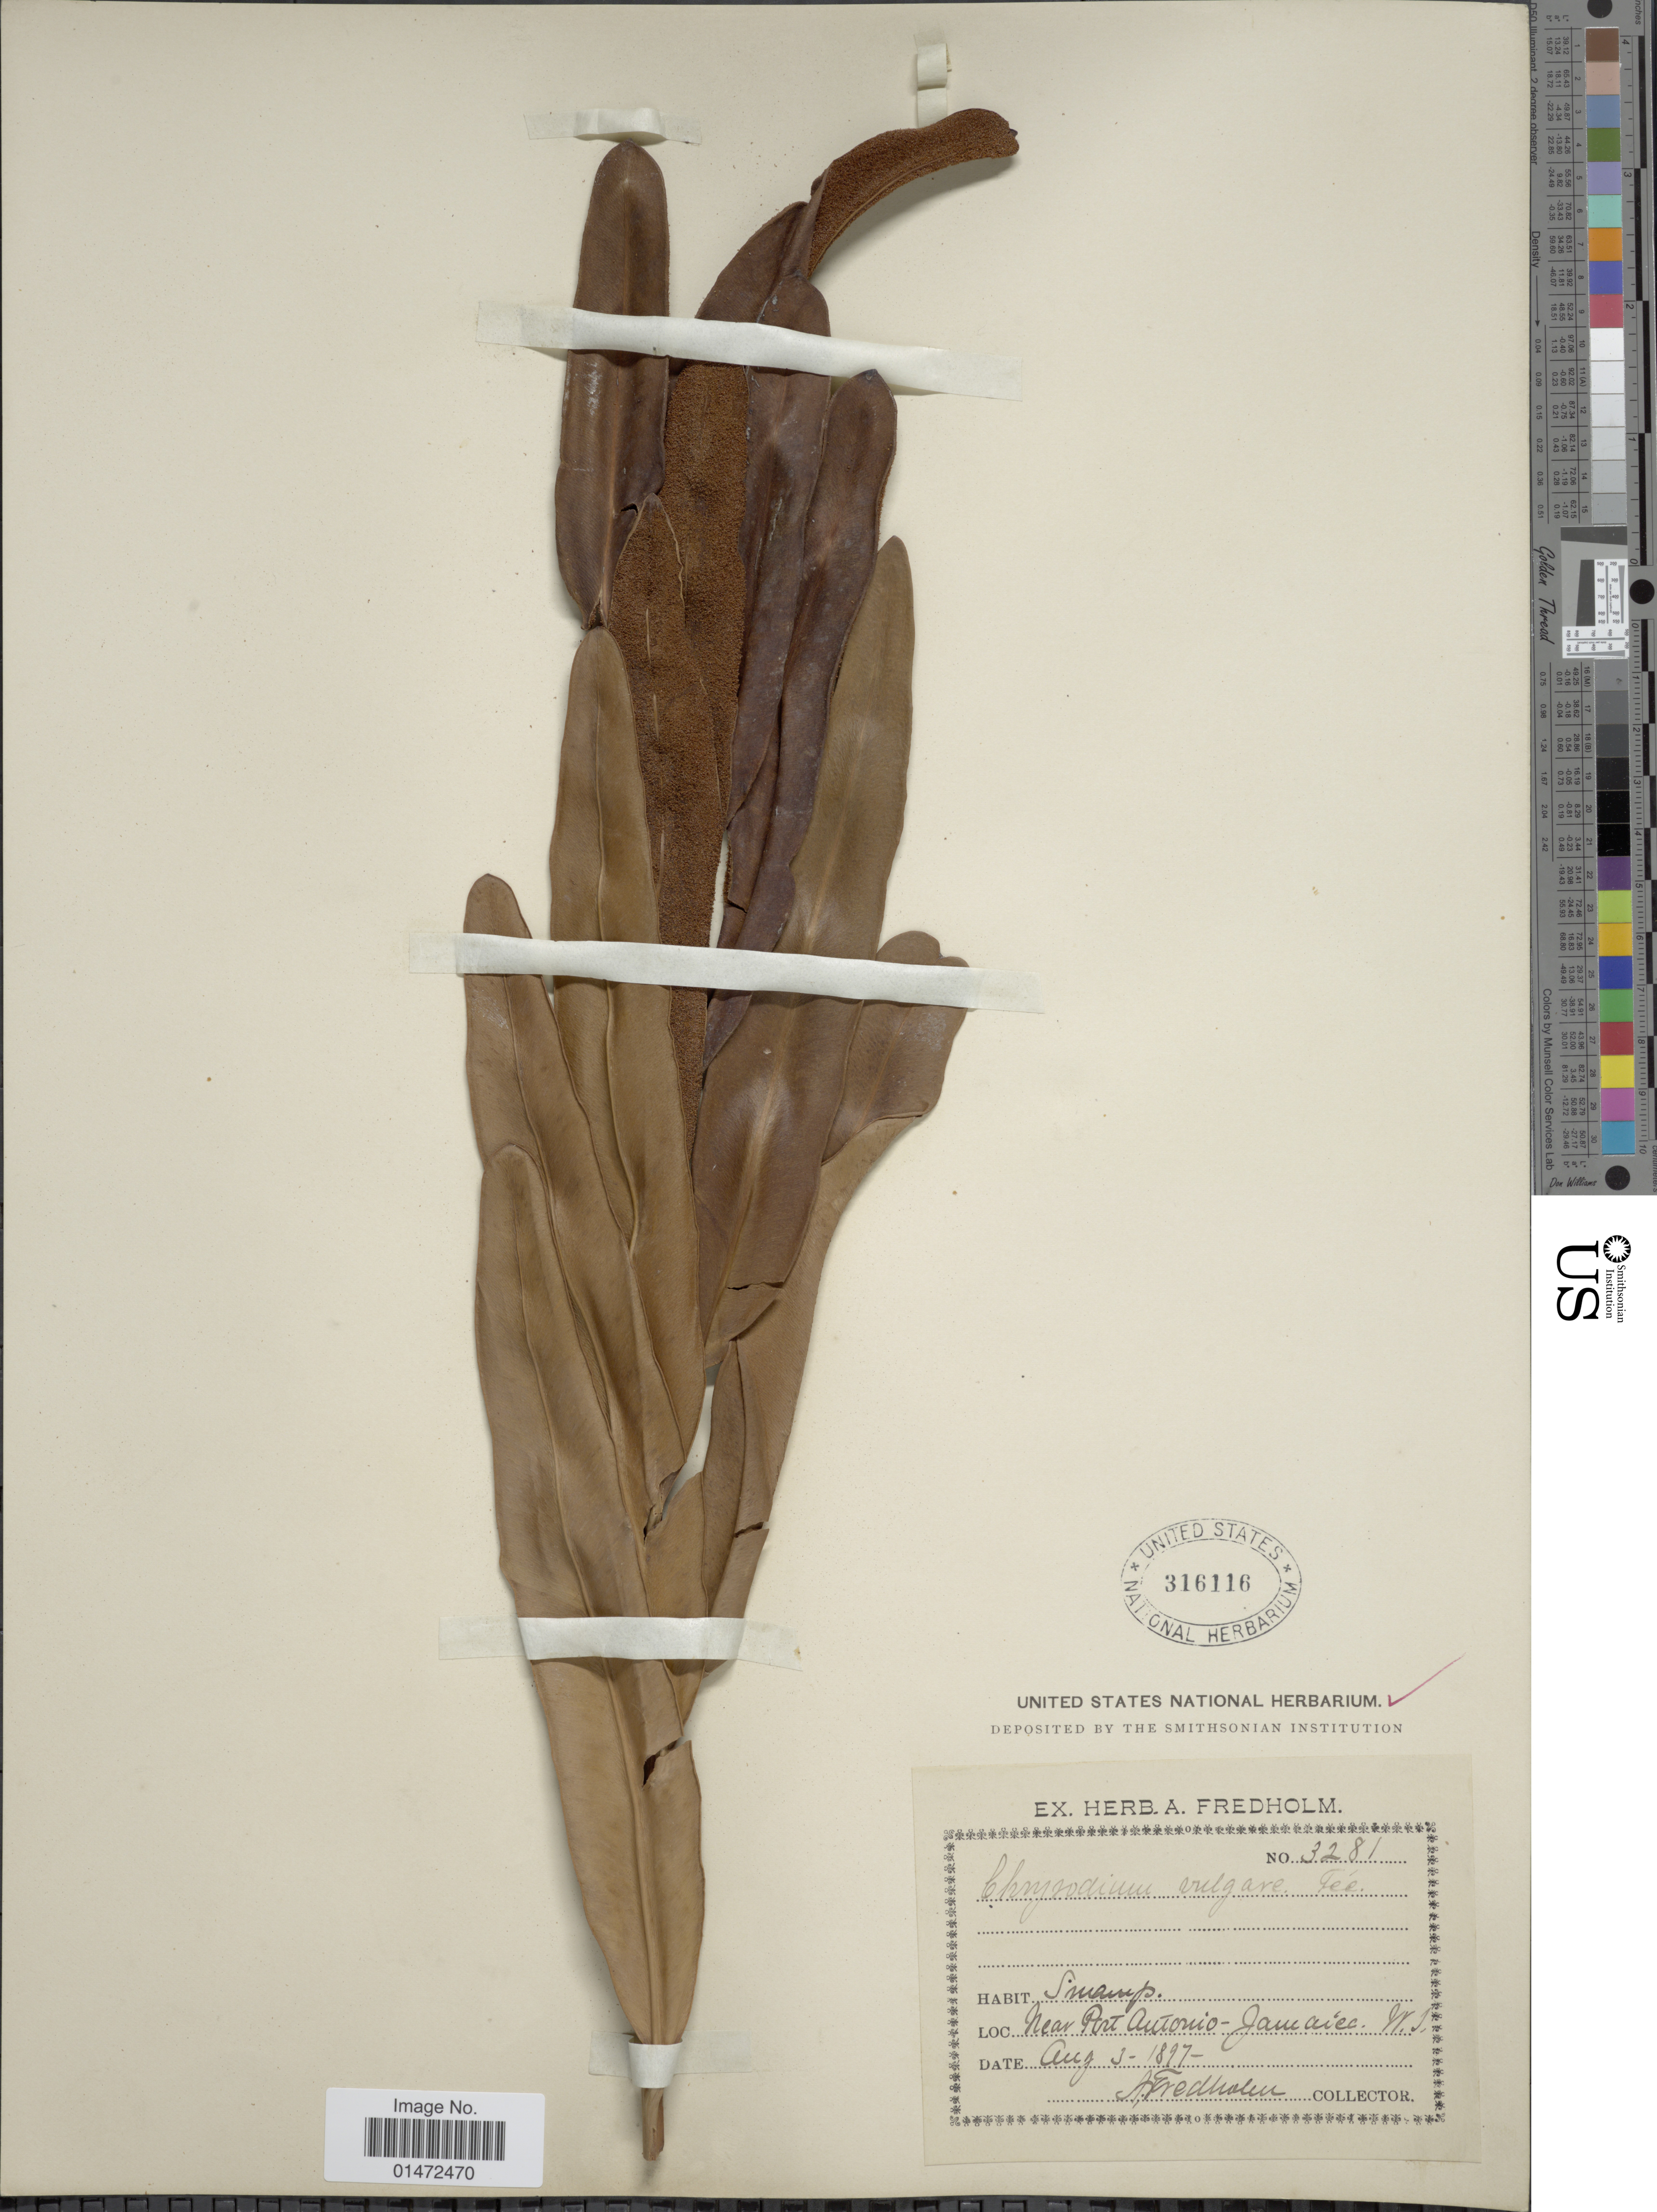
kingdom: Plantae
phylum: Tracheophyta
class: Polypodiopsida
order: Polypodiales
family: Pteridaceae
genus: Acrostichum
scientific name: Acrostichum aureum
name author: L.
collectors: A. Fredholm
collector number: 3281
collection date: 1897-08-03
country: Jamaica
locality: Near Port Antonio - W.I.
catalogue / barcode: US 316116